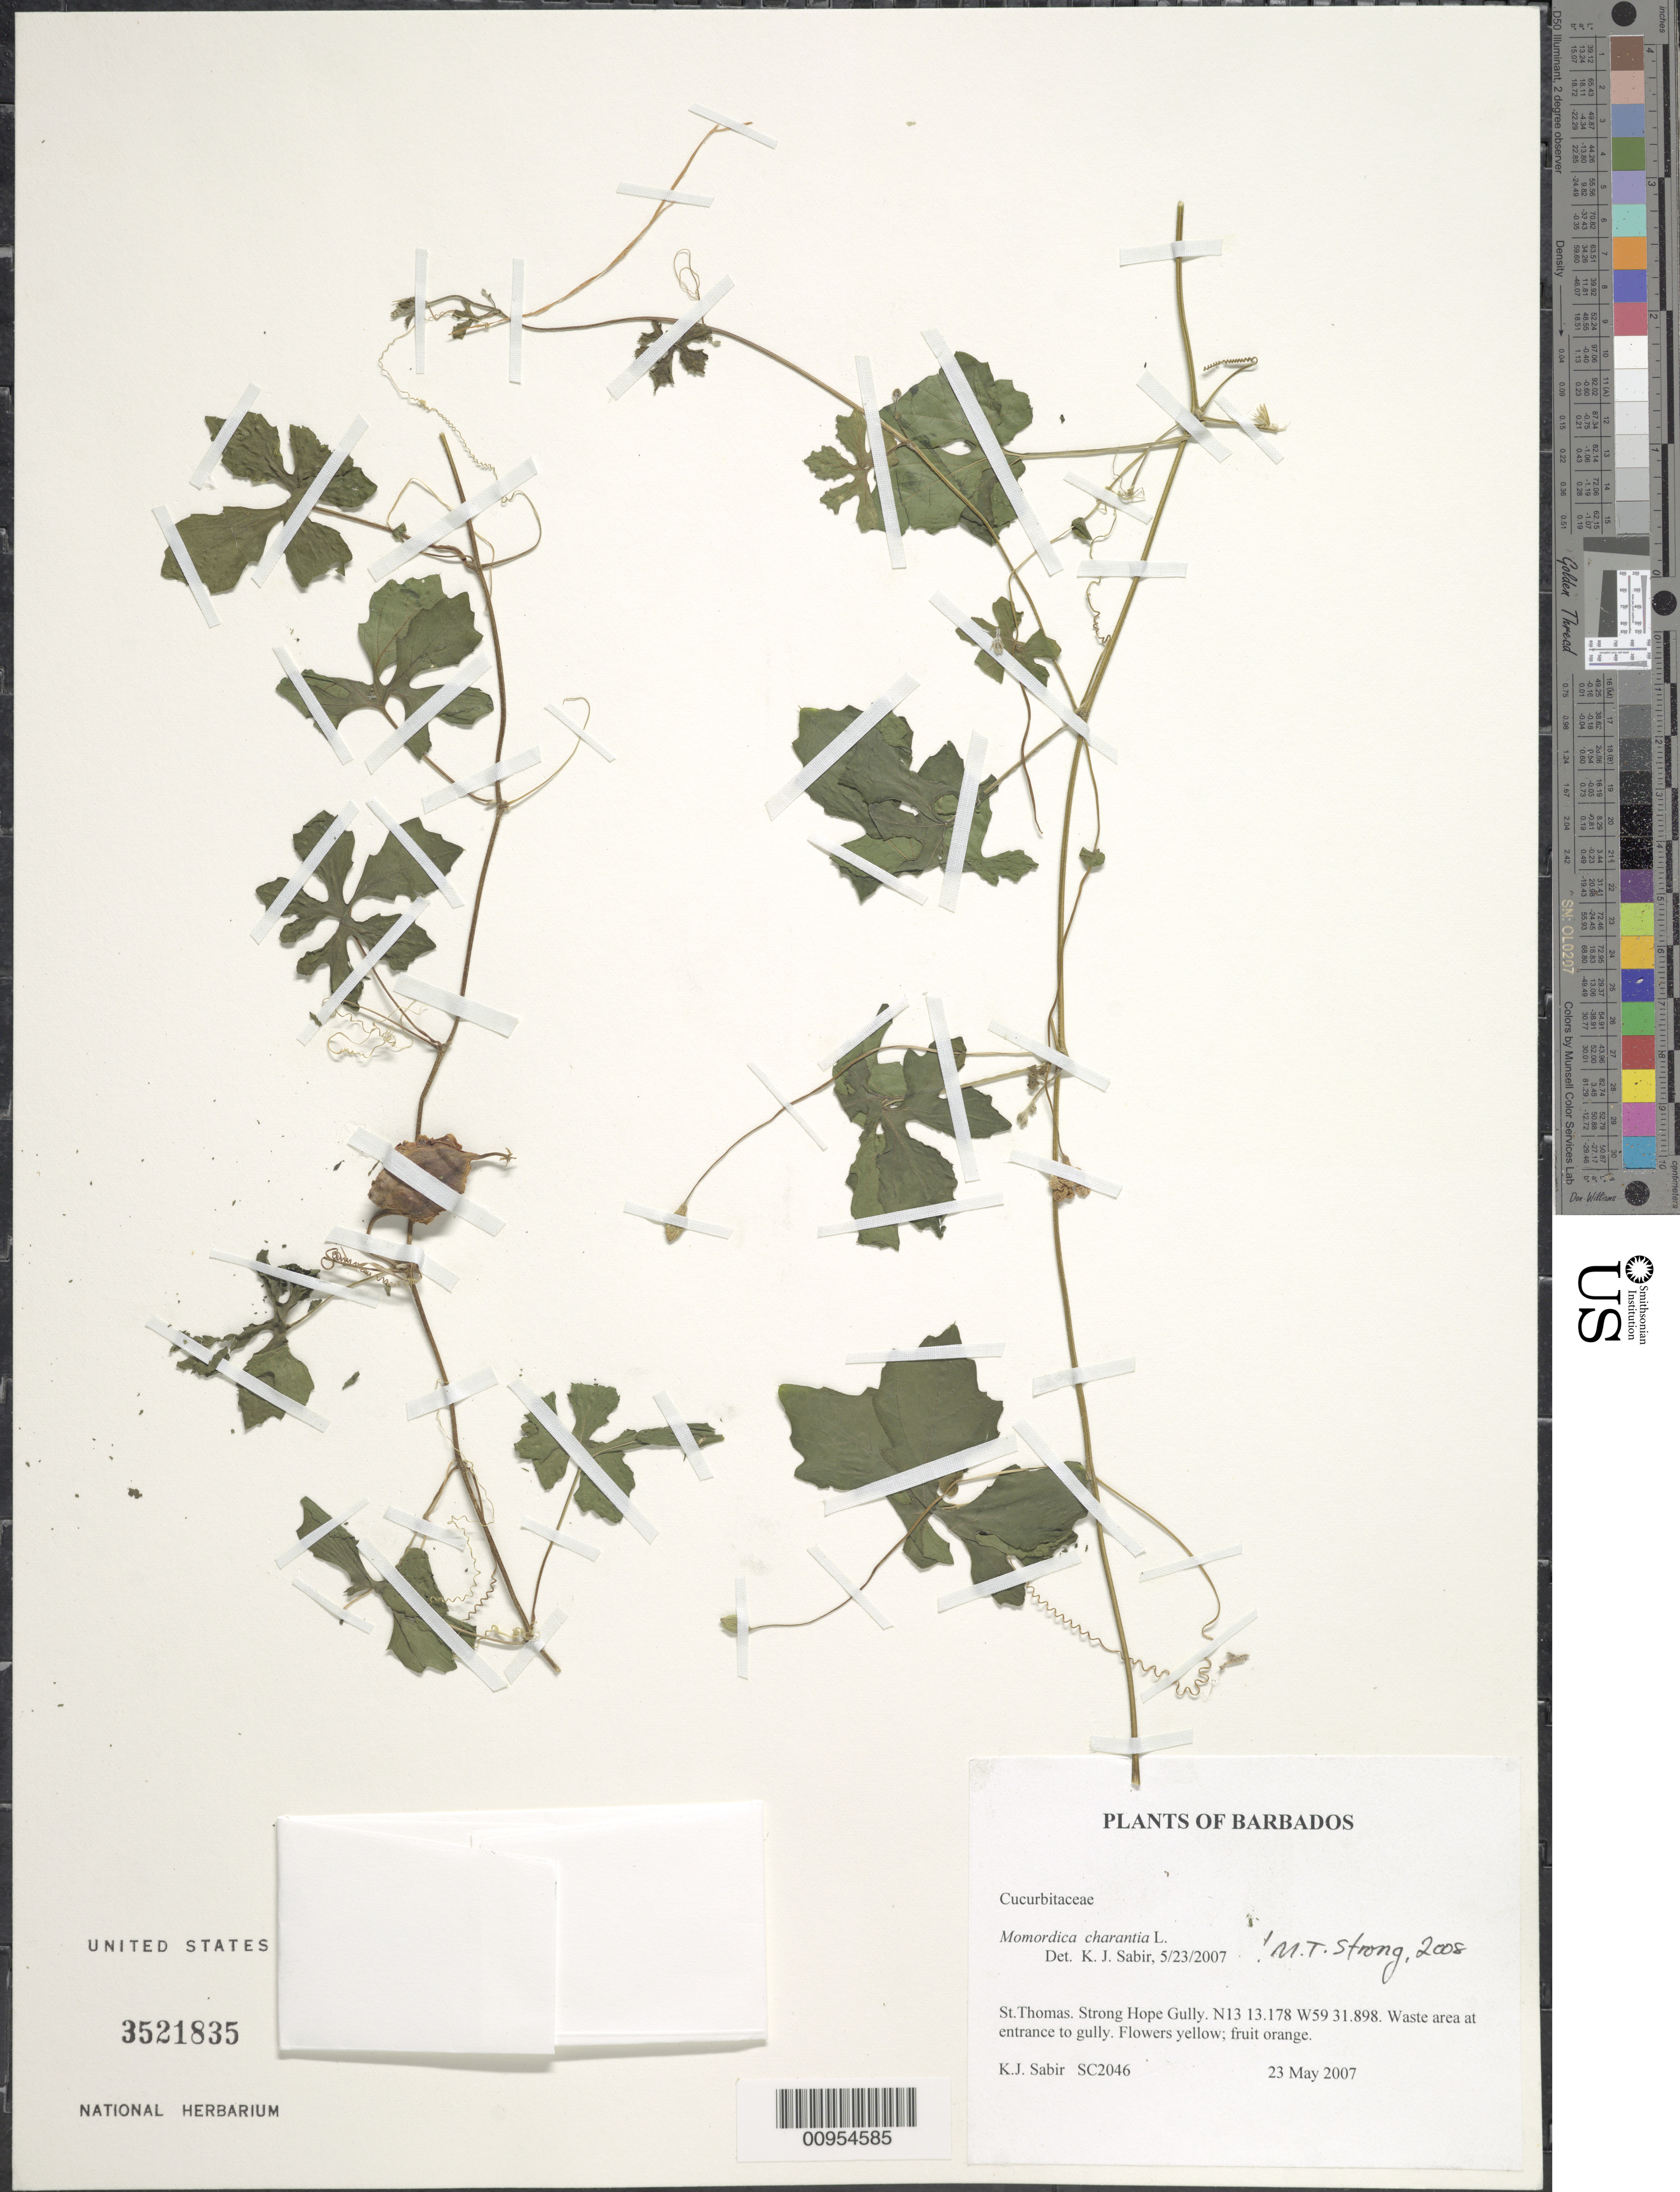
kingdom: Plantae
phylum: Tracheophyta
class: Magnoliopsida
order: Cucurbitales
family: Cucurbitaceae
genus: Momordica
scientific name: Momordica charantia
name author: L.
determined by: Strong, M. T., (US), Smithsonian Institution - National Museum of Natural History (UNITED STATES)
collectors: K. Sabir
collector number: SC 2046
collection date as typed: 23 May 2007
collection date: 2007-05-23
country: Barbados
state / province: Saint Thomas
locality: Strong Hope Gully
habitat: Waste area at entrance to gully.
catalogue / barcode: US 3521835